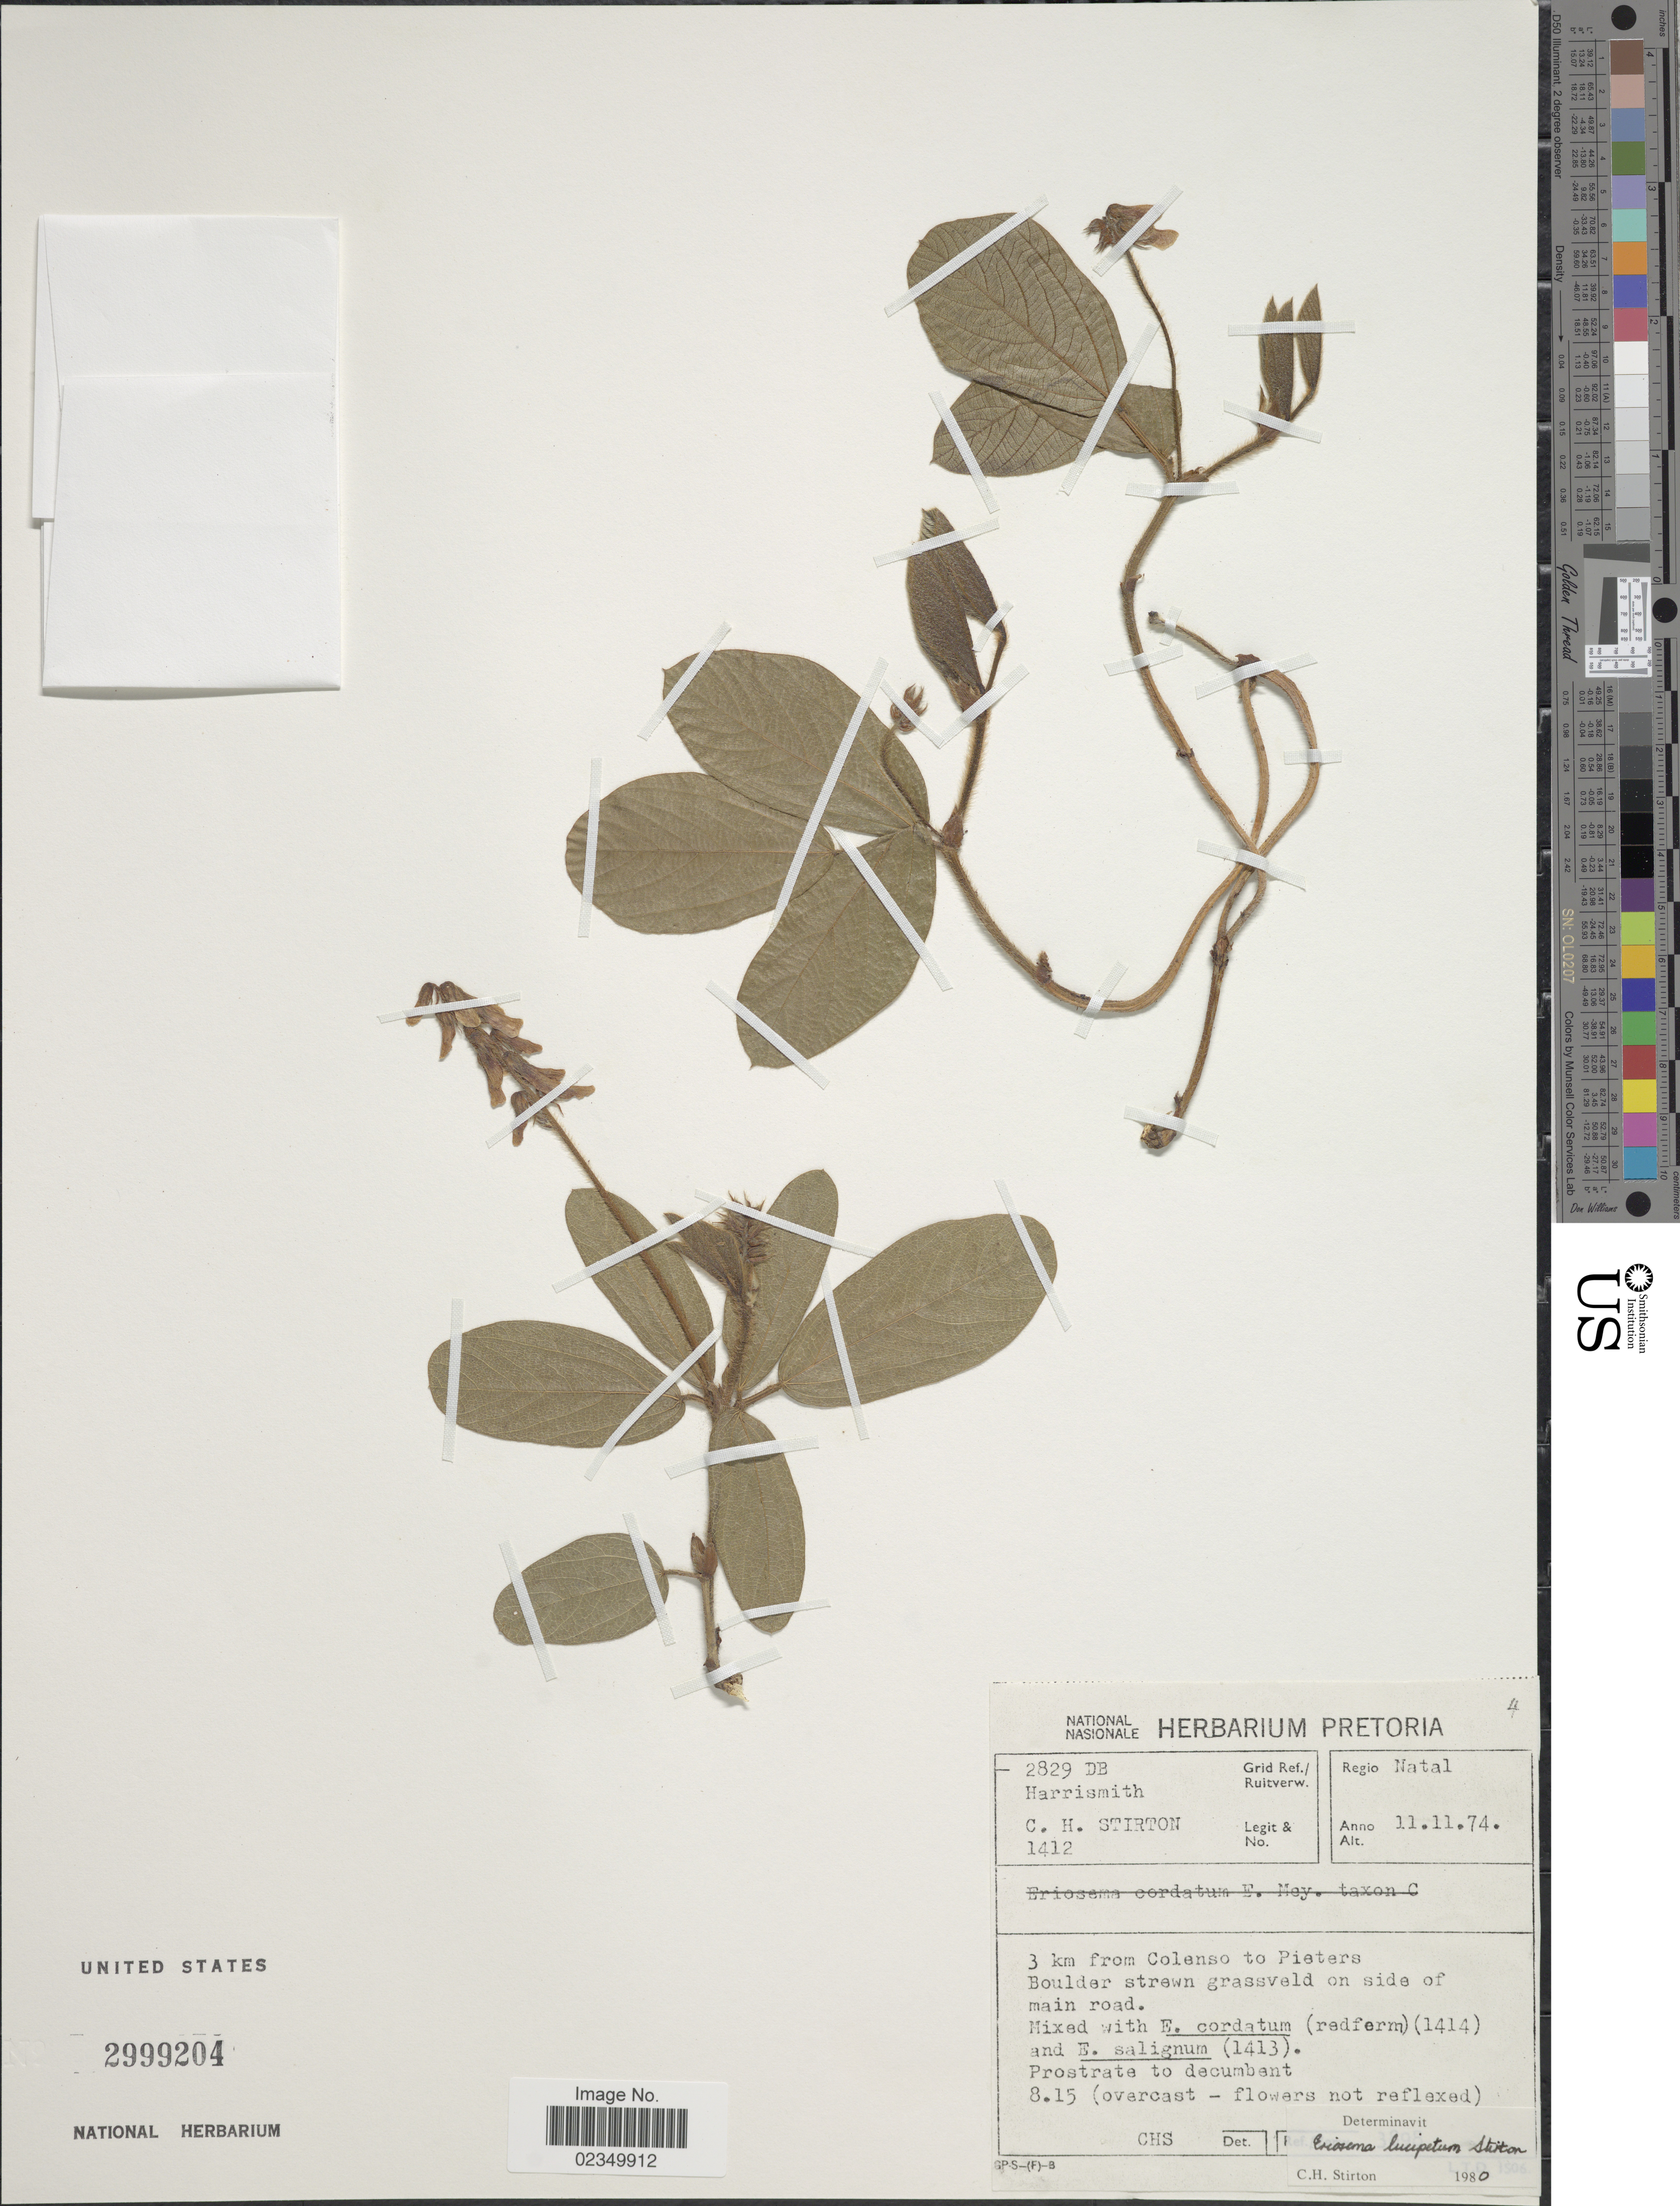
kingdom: Plantae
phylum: Tracheophyta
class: Magnoliopsida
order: Fabales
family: Fabaceae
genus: Eriosema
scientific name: Eriosema lucipetum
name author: C.H. Stirt.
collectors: C. H. Stirton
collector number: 1412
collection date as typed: Transcribed d/m/y: 11/11/74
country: South Africa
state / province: KwaZulu-Natal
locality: Natal, 3 km from Colenso to Pieters, Boulder strewn grassveld on side of main road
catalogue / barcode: US 2999204